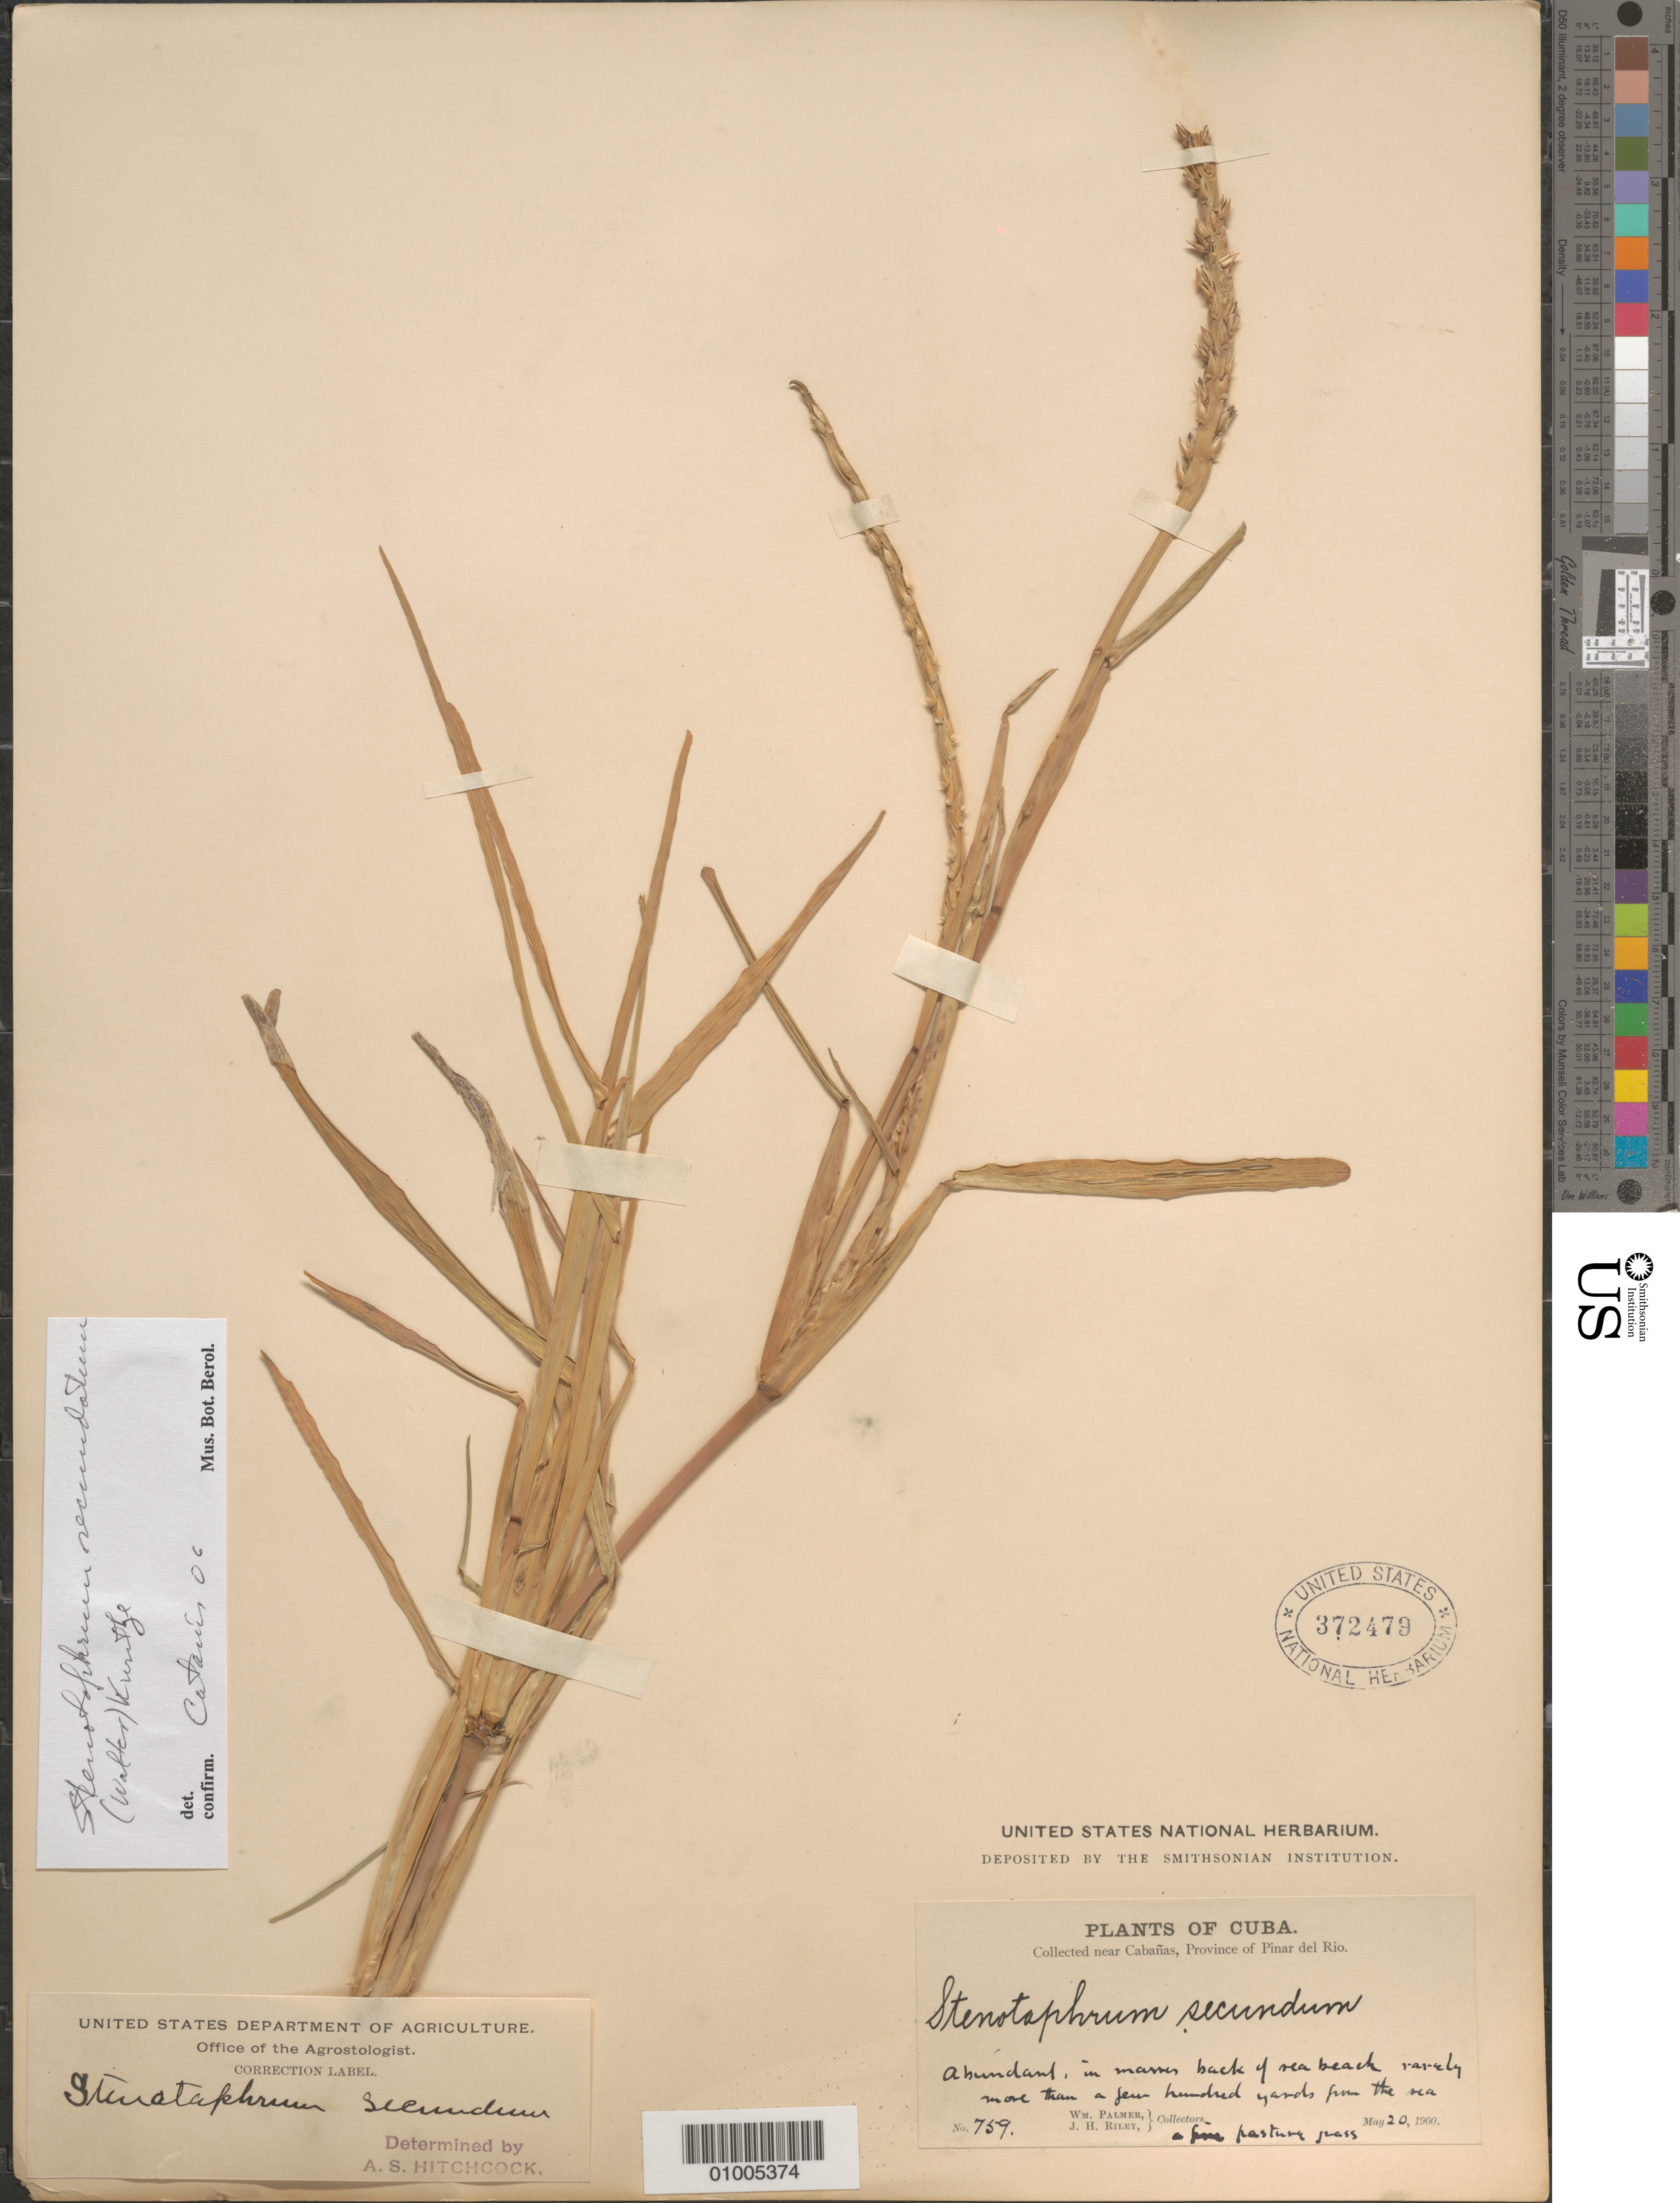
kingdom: Plantae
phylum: Tracheophyta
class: Liliopsida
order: Poales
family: Poaceae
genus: Stenotaphrum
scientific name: Stenotaphrum secundatum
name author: (Walter) Kuntze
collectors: W. Palmer & J. H. Riley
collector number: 759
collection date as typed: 20 May 1900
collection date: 1900-05-20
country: Cuba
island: Cuba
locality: Abundant in marsh, back of sea beach rarely more than four hundred yards from the sea near Cabanas, Pinar del Rio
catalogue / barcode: US 372479